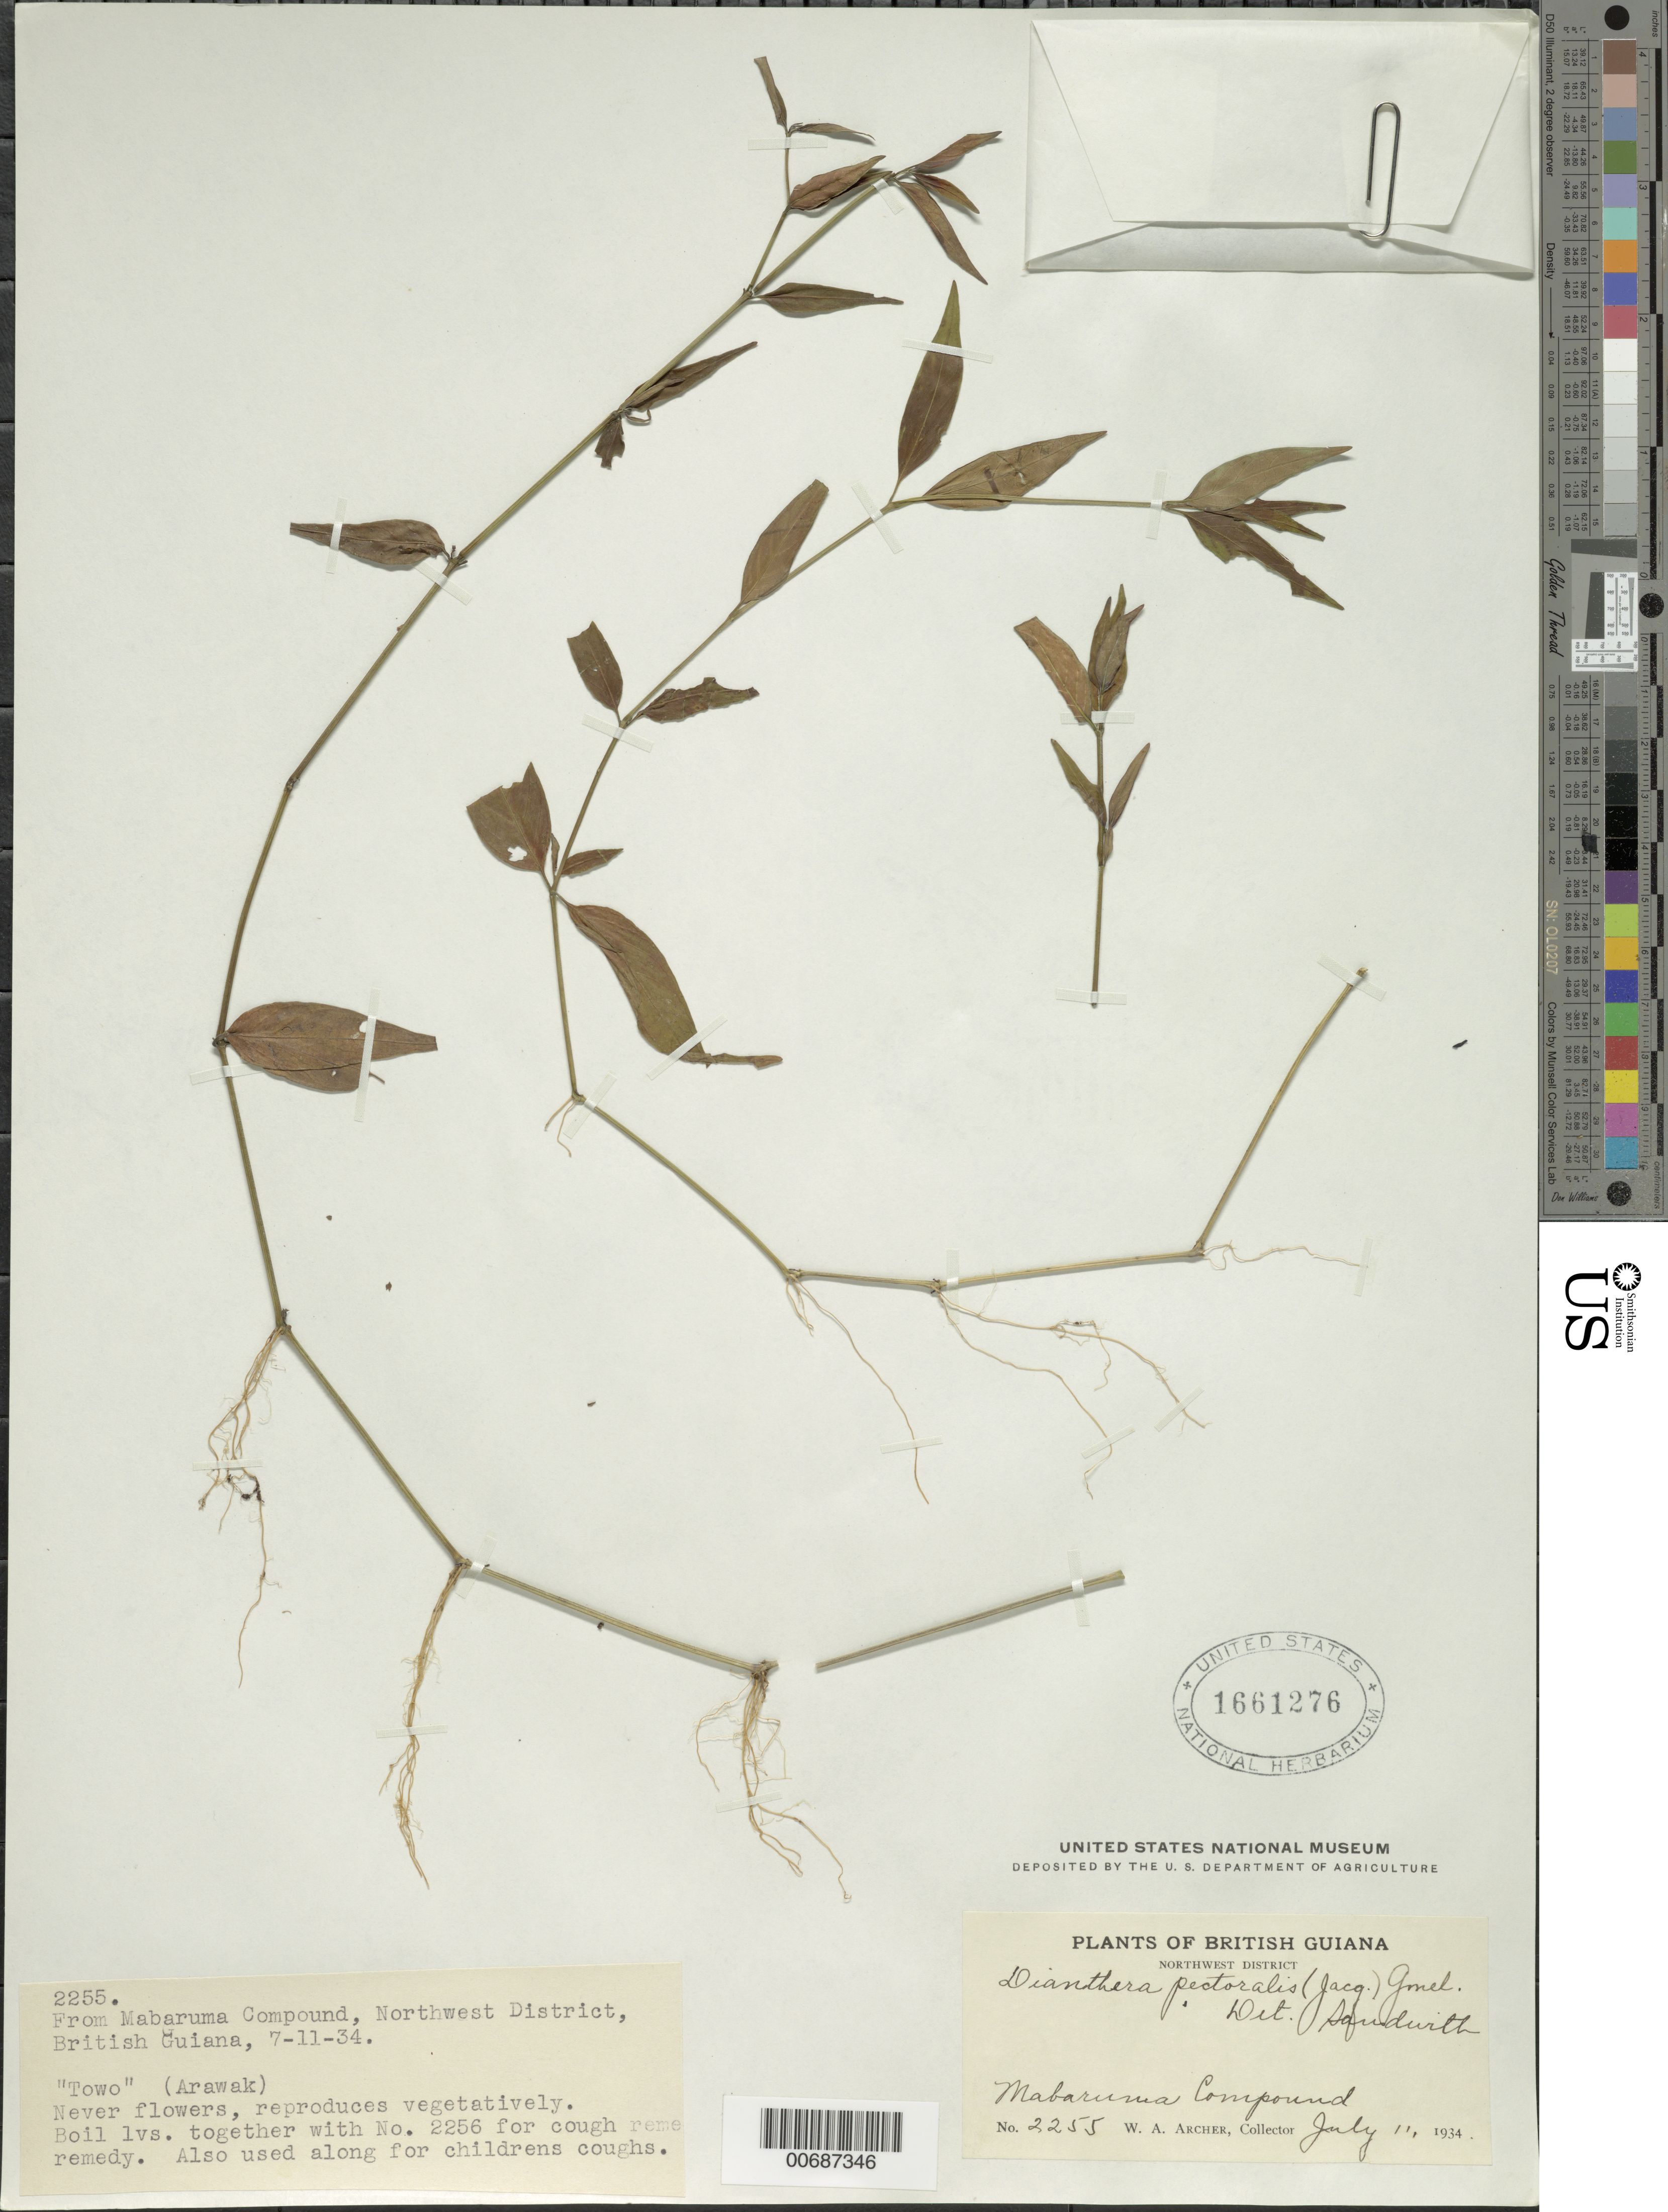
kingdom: Plantae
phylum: Tracheophyta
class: Magnoliopsida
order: Lamiales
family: Acanthaceae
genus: Justicia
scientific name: Justicia pectoralis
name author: Jacq.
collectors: W. A. Archer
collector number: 2255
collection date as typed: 11-Jul-34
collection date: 1934-07-11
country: Guyana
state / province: Barima-Waini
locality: Mabaruma Compound, NW Dist.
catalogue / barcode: US 1661276